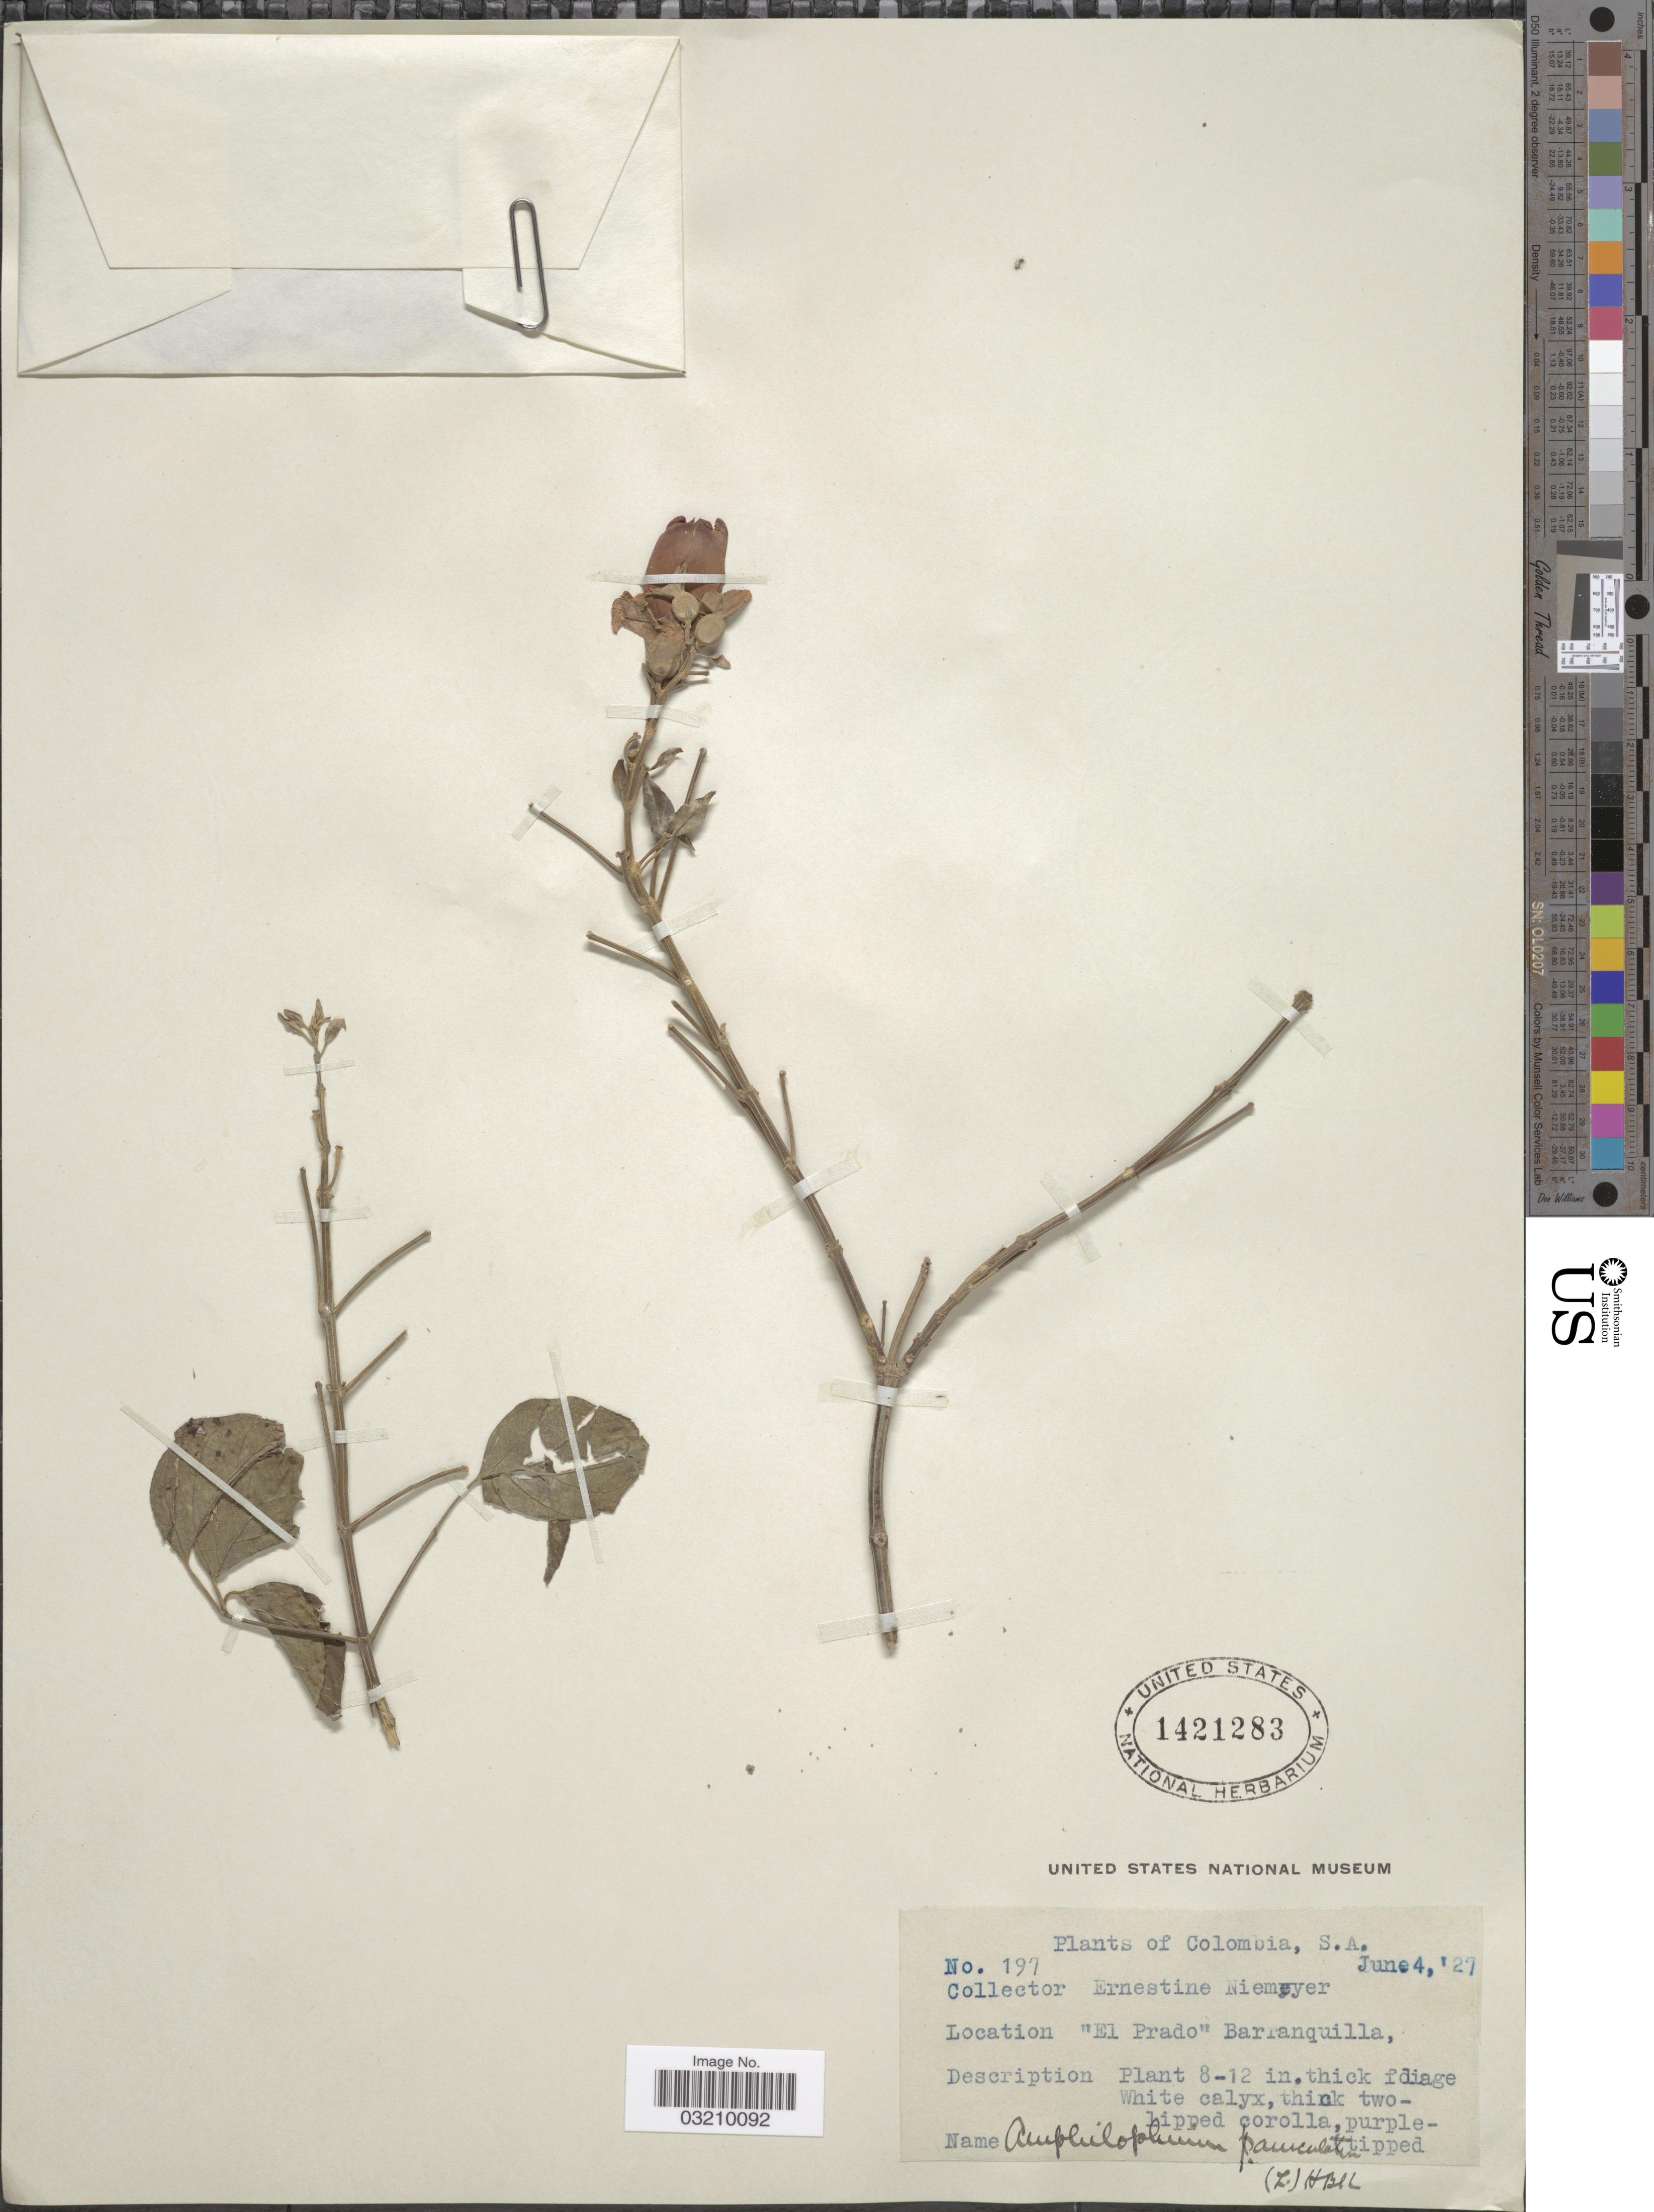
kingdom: Plantae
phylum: Tracheophyta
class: Magnoliopsida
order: Lamiales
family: Bignoniaceae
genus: Amphilophium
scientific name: Amphilophium paniculatum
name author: (L.) Kunth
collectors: E. H. Niemeyer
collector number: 197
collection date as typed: Transcribed d/m/y: 4/6/27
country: Colombia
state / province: Santander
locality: El Prado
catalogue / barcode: US 1421283